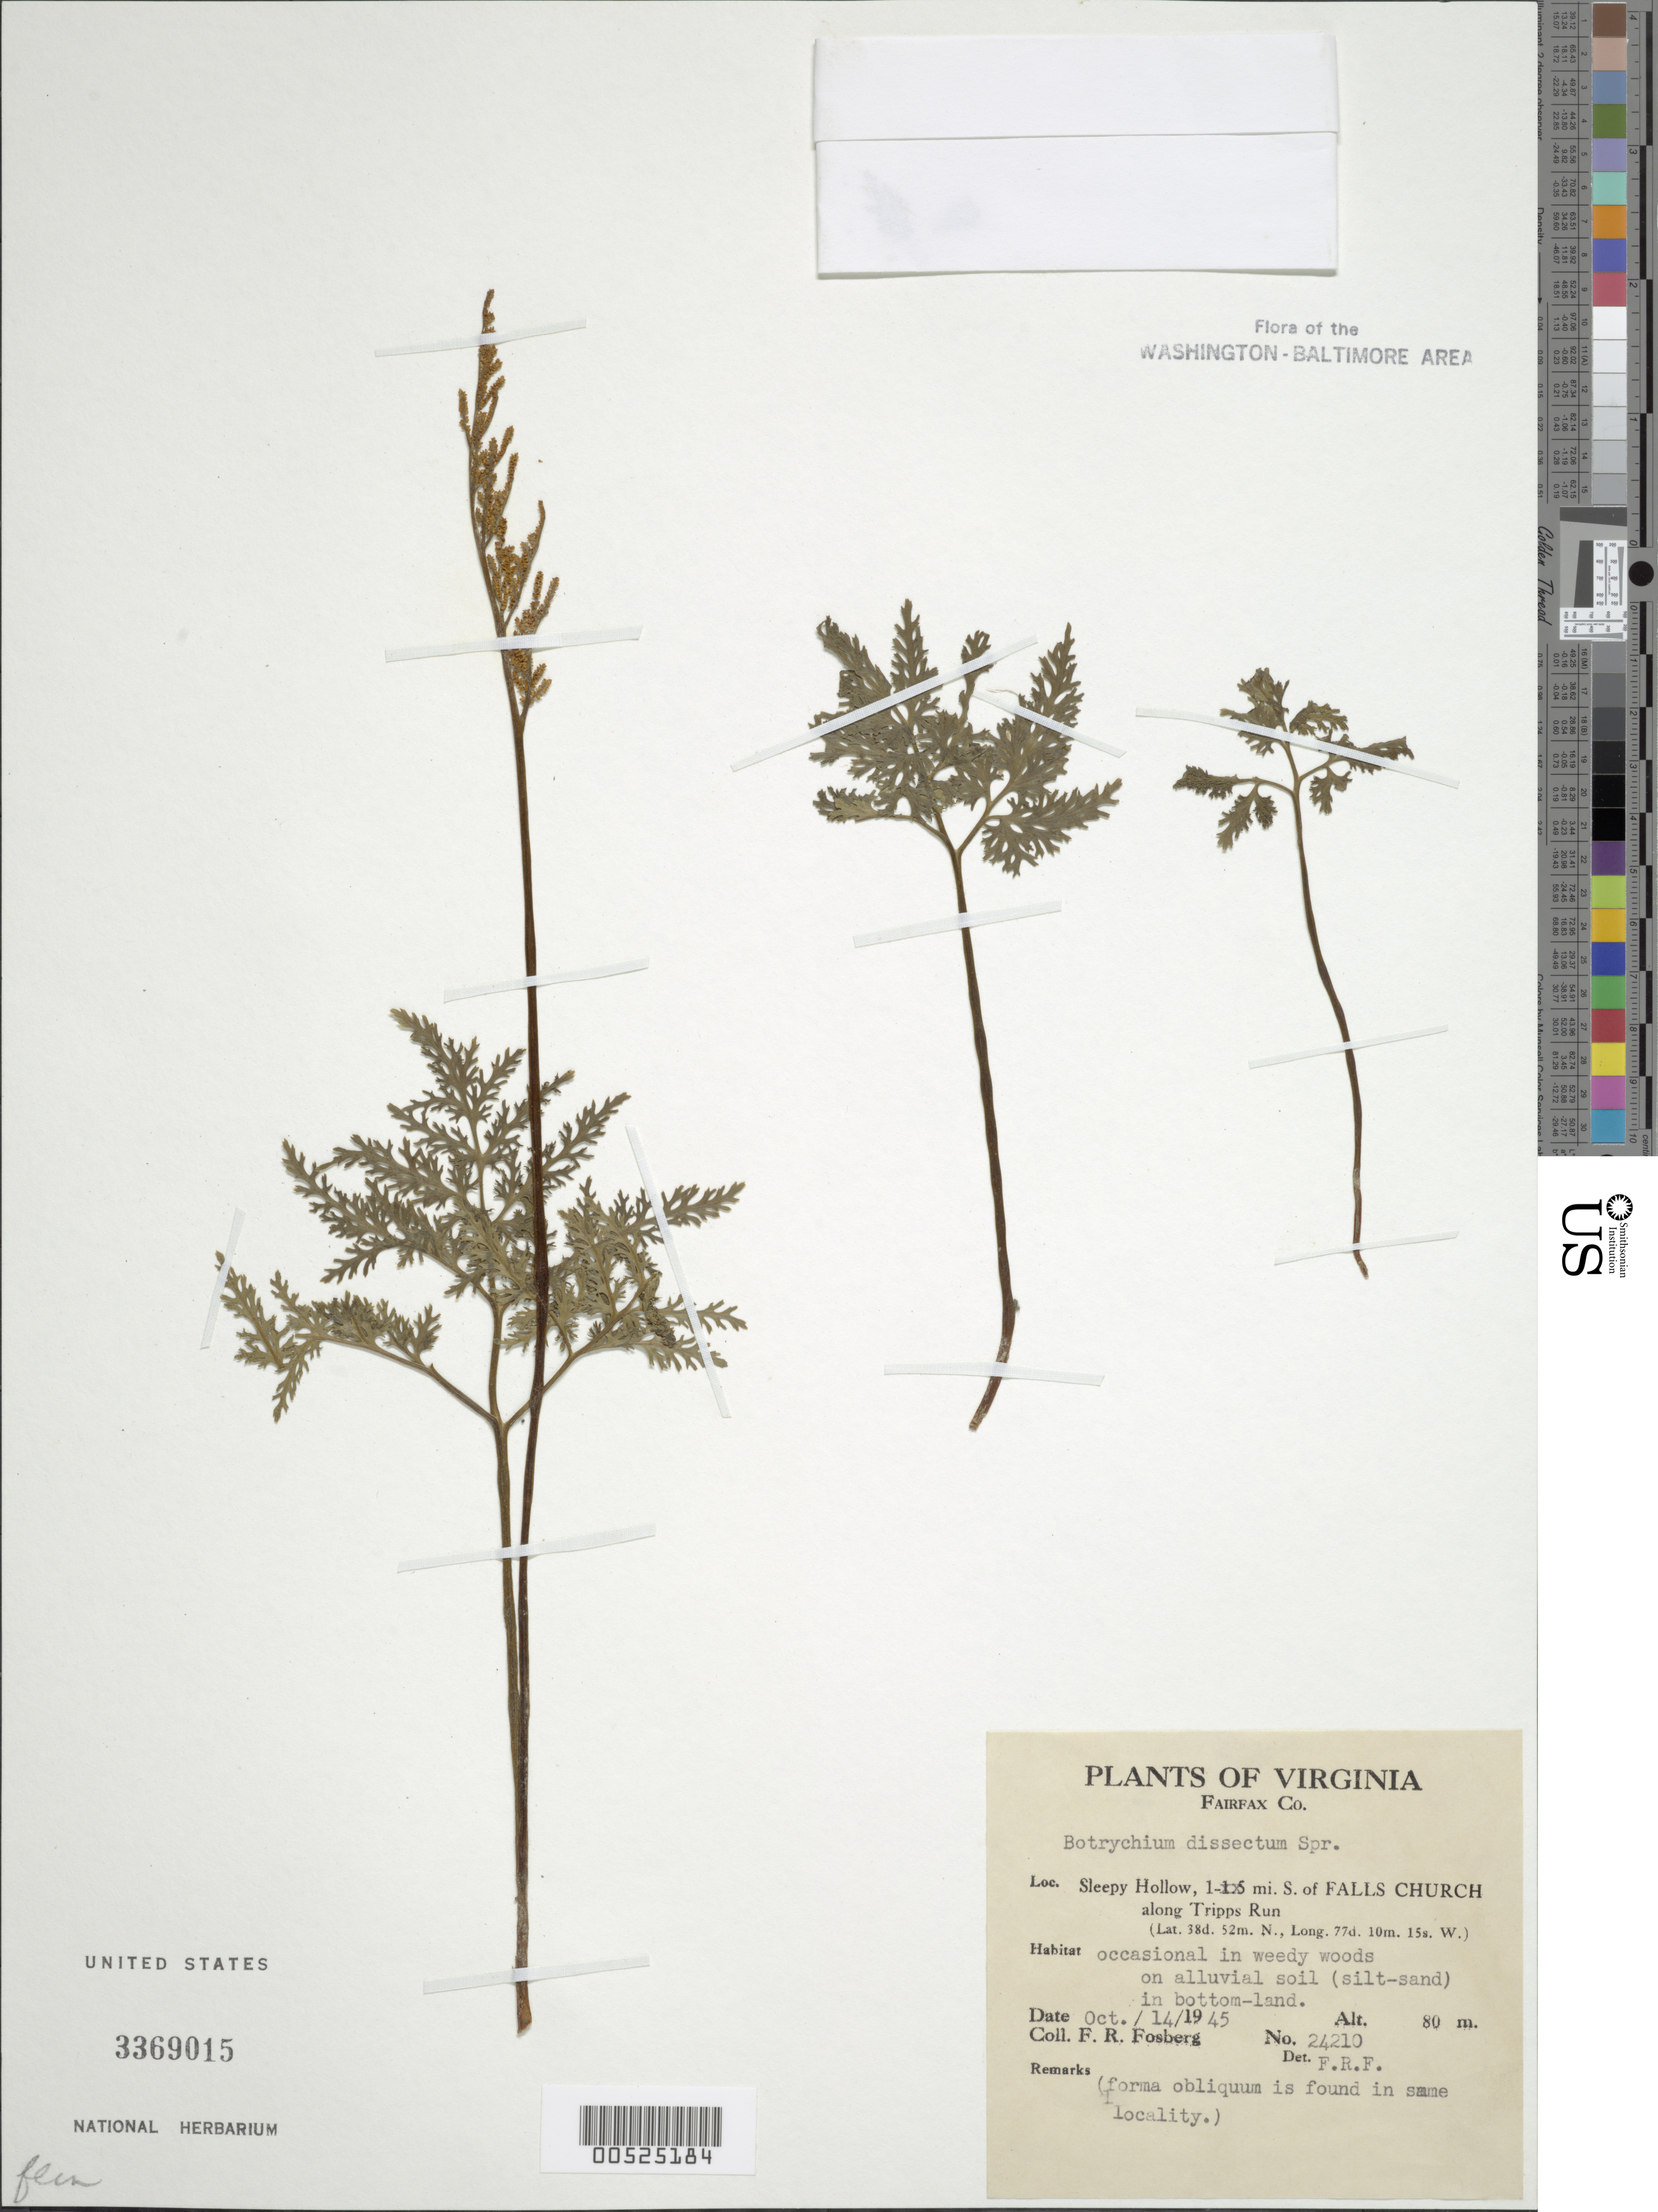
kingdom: Plantae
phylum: Tracheophyta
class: Polypodiopsida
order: Ophioglossales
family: Ophioglossaceae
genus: Botrychium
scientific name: Botrychium dissectum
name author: Spreng.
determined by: Fosberg, F. R.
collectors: F. R. Fosberg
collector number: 24210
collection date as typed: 14 Oct 1945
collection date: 1945-10-14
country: United States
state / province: Virginia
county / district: Fairfax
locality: Sleepy Hollow, 1 mi. S of Falls Church along Tripps Run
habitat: Occaaional in weedy woods on alluvial soil (silt-sand) in bottomland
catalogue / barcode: US 3369015